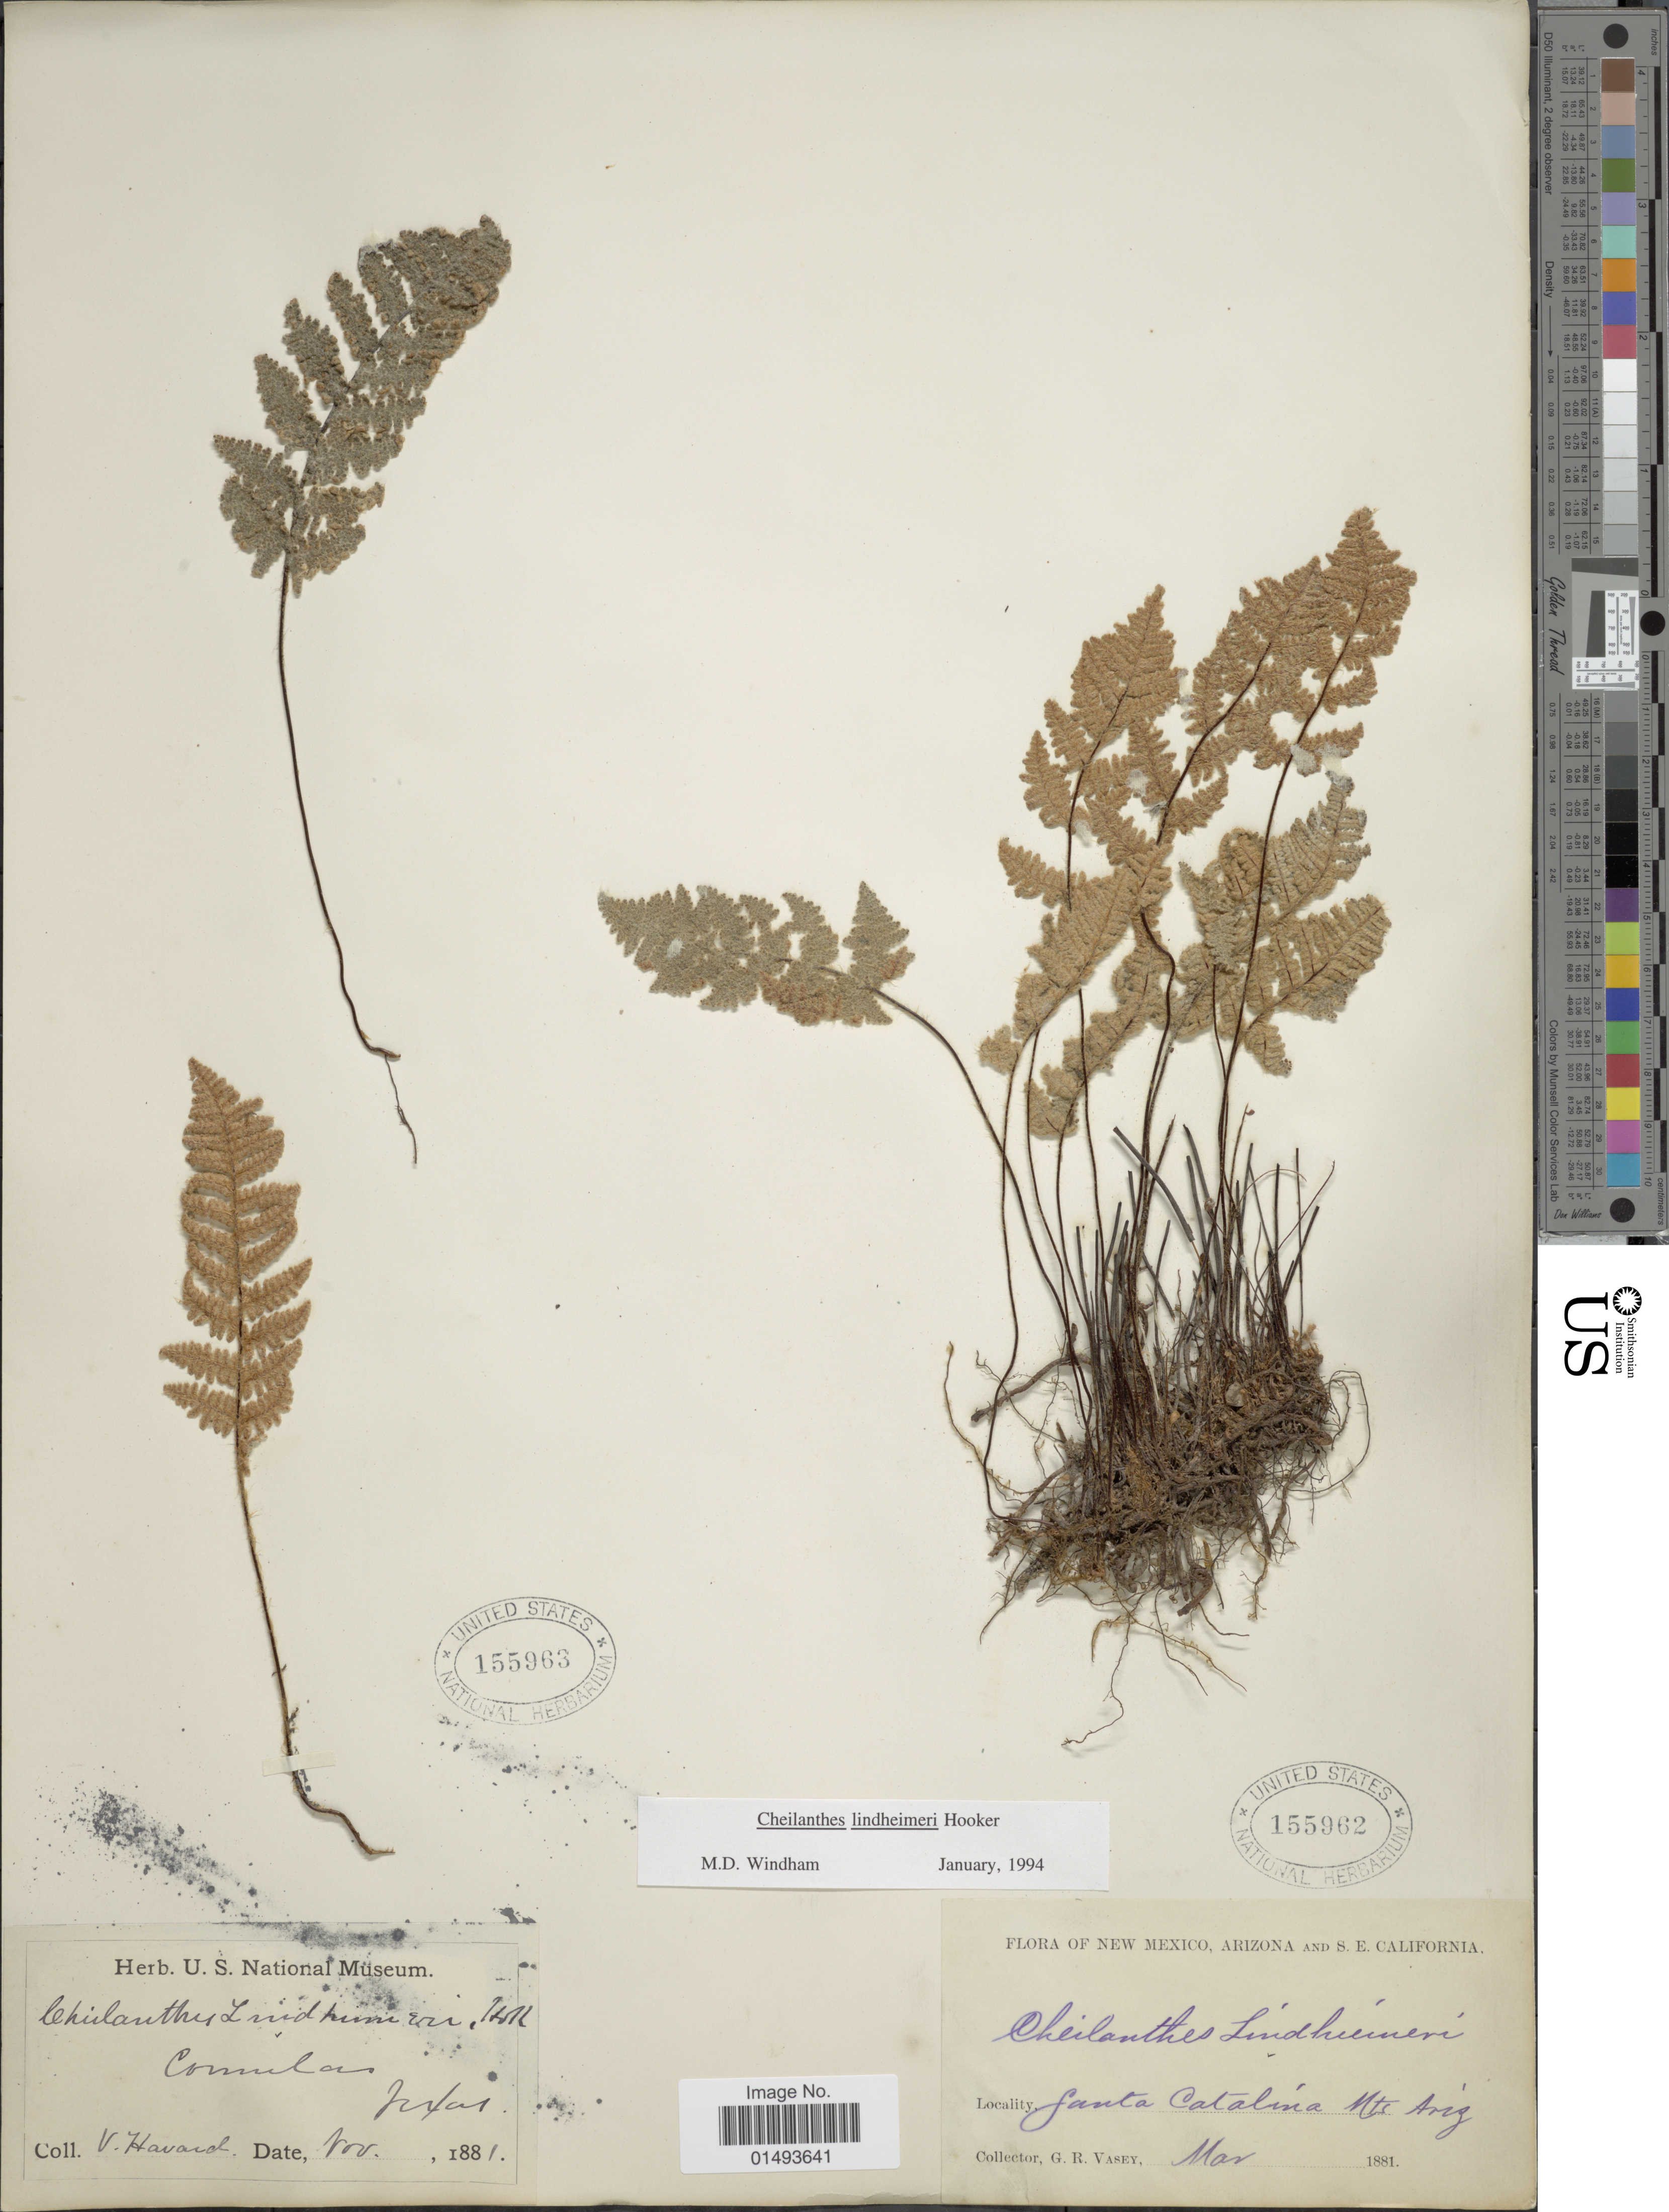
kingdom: Plantae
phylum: Tracheophyta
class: Polypodiopsida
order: Polypodiales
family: Pteridaceae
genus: Myriopteris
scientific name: Myriopteris lindheimeri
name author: (Hook.) J. Sm.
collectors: V. Havard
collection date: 1881-11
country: United States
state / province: Texas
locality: Cornudas Texas.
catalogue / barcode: US 155963-2